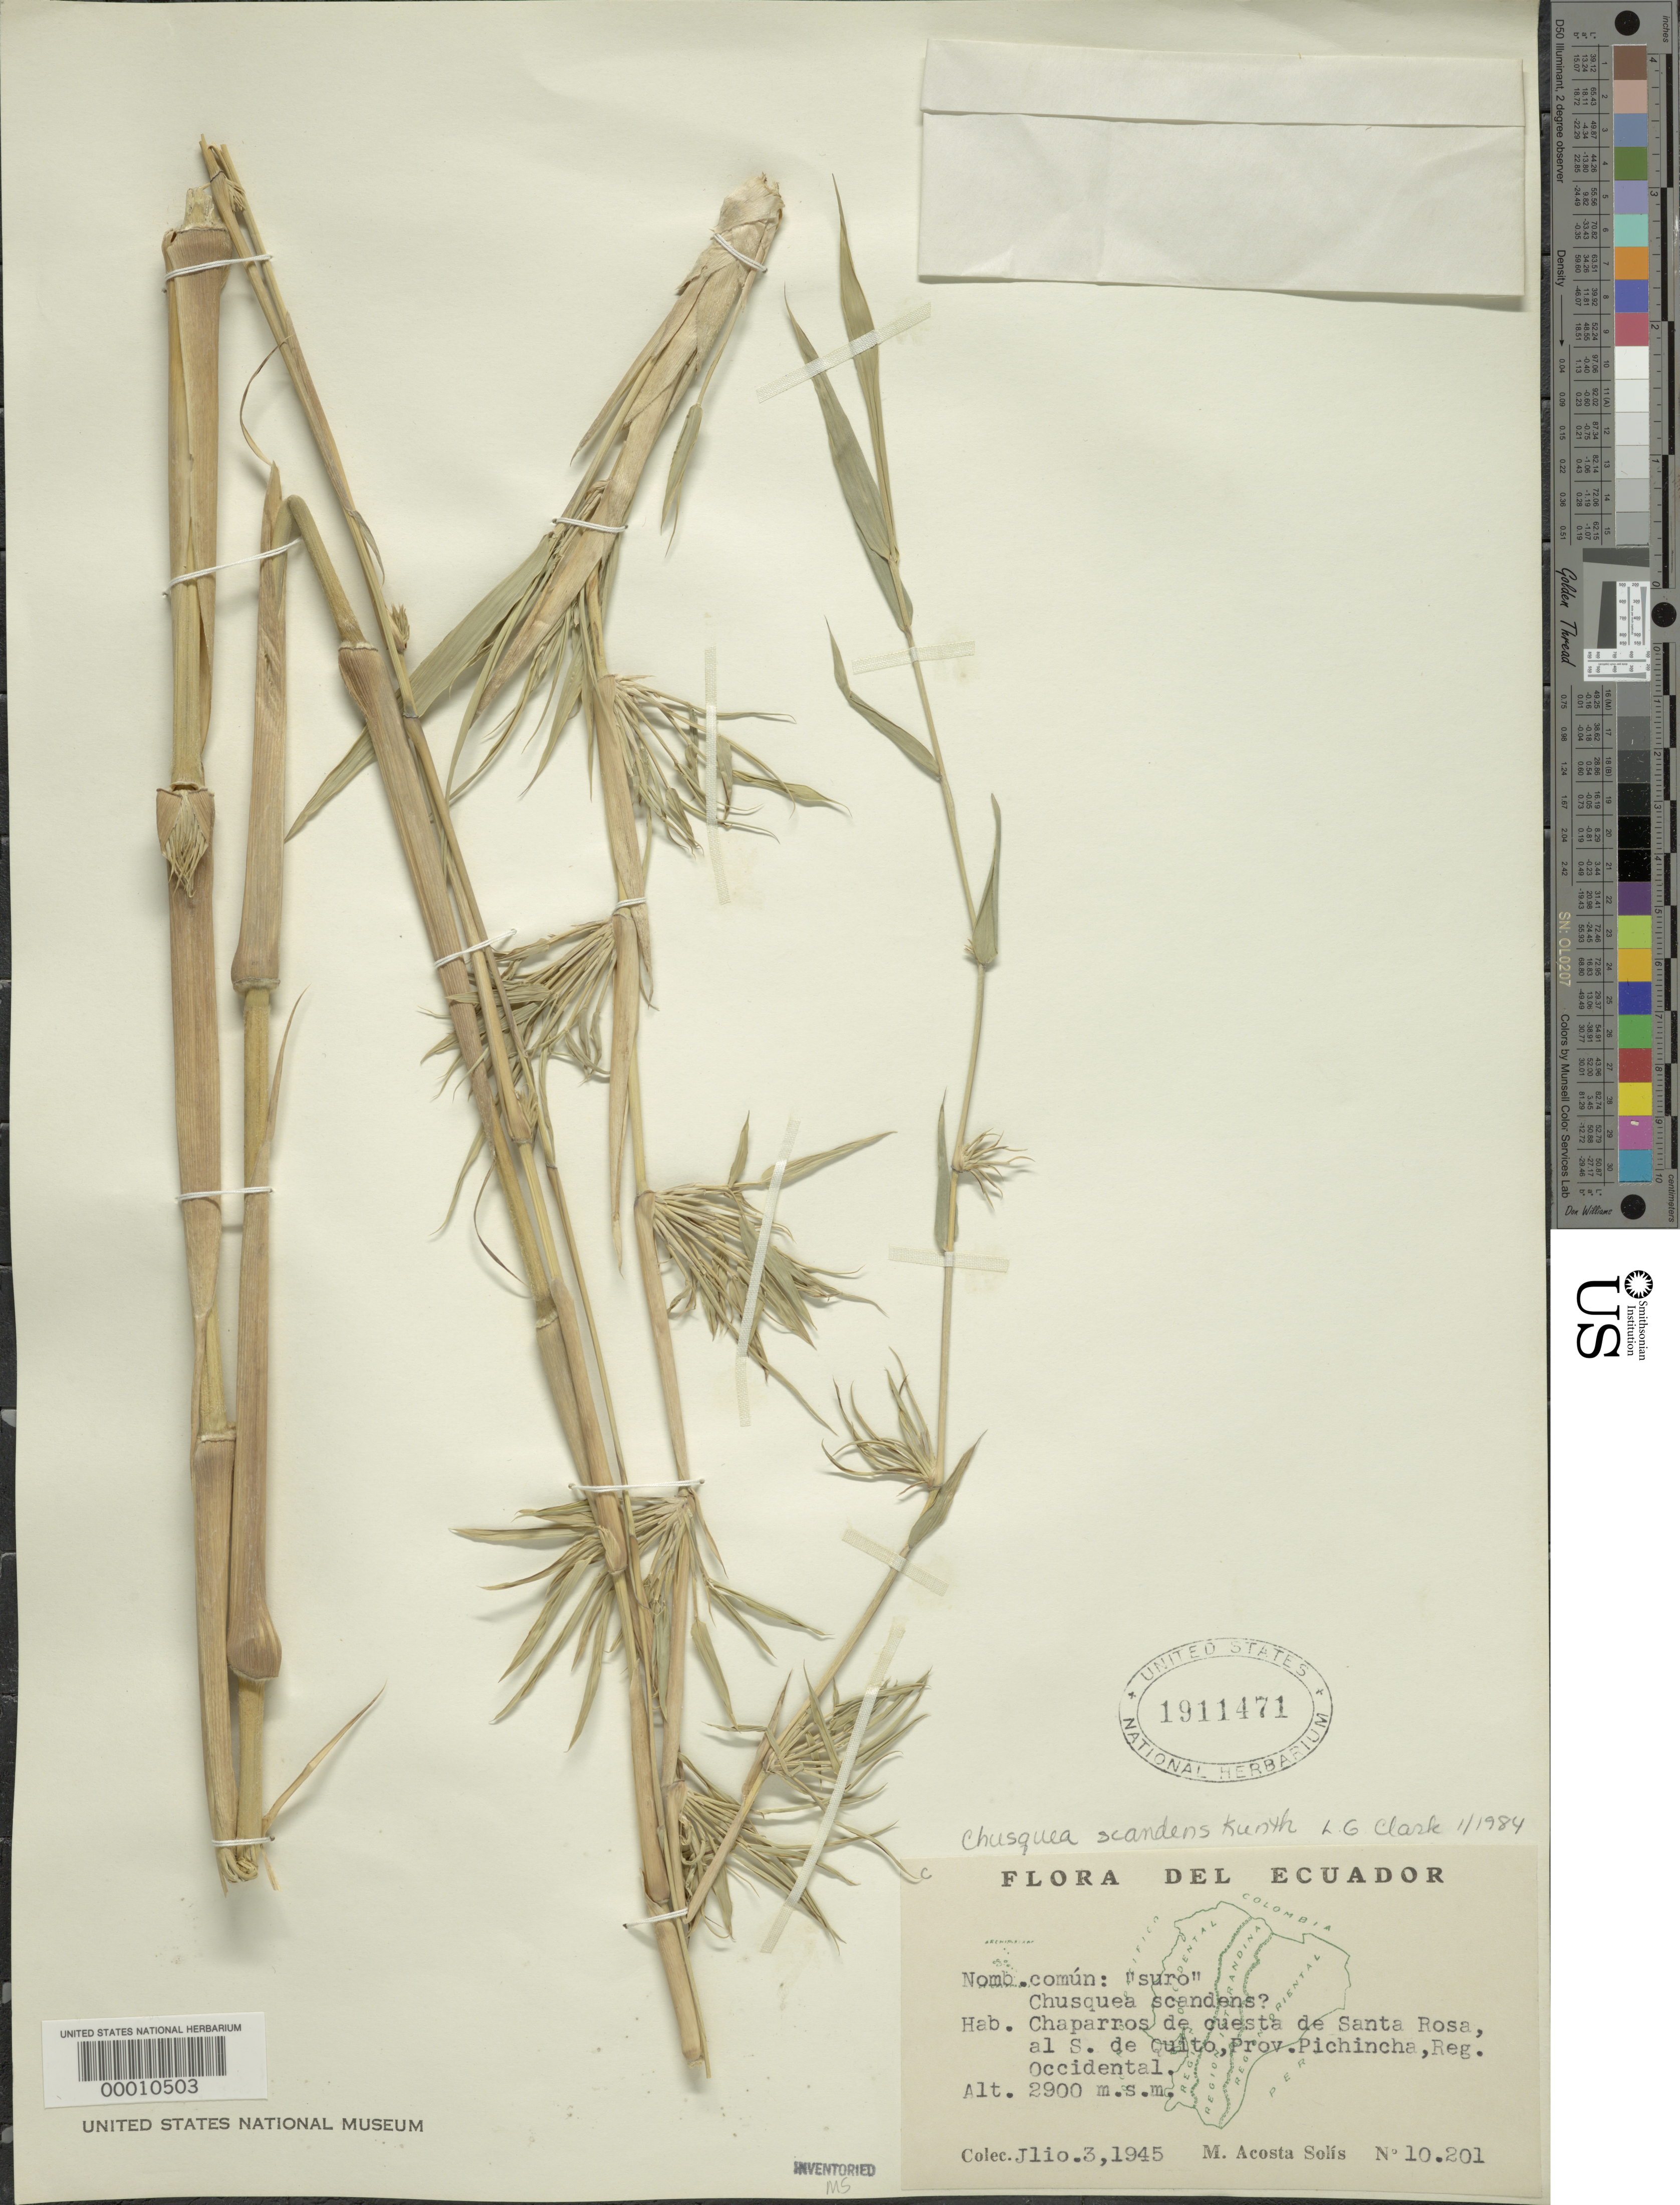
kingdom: Plantae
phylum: Tracheophyta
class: Liliopsida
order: Poales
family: Poaceae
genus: Chusquea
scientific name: Chusquea scandens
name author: Kunth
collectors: M. Acosta Solis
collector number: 10201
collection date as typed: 03 Jul 1945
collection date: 1945-07-03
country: Ecuador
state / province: Pichincha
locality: Santa Rosa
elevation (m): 2900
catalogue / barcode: US 1911471